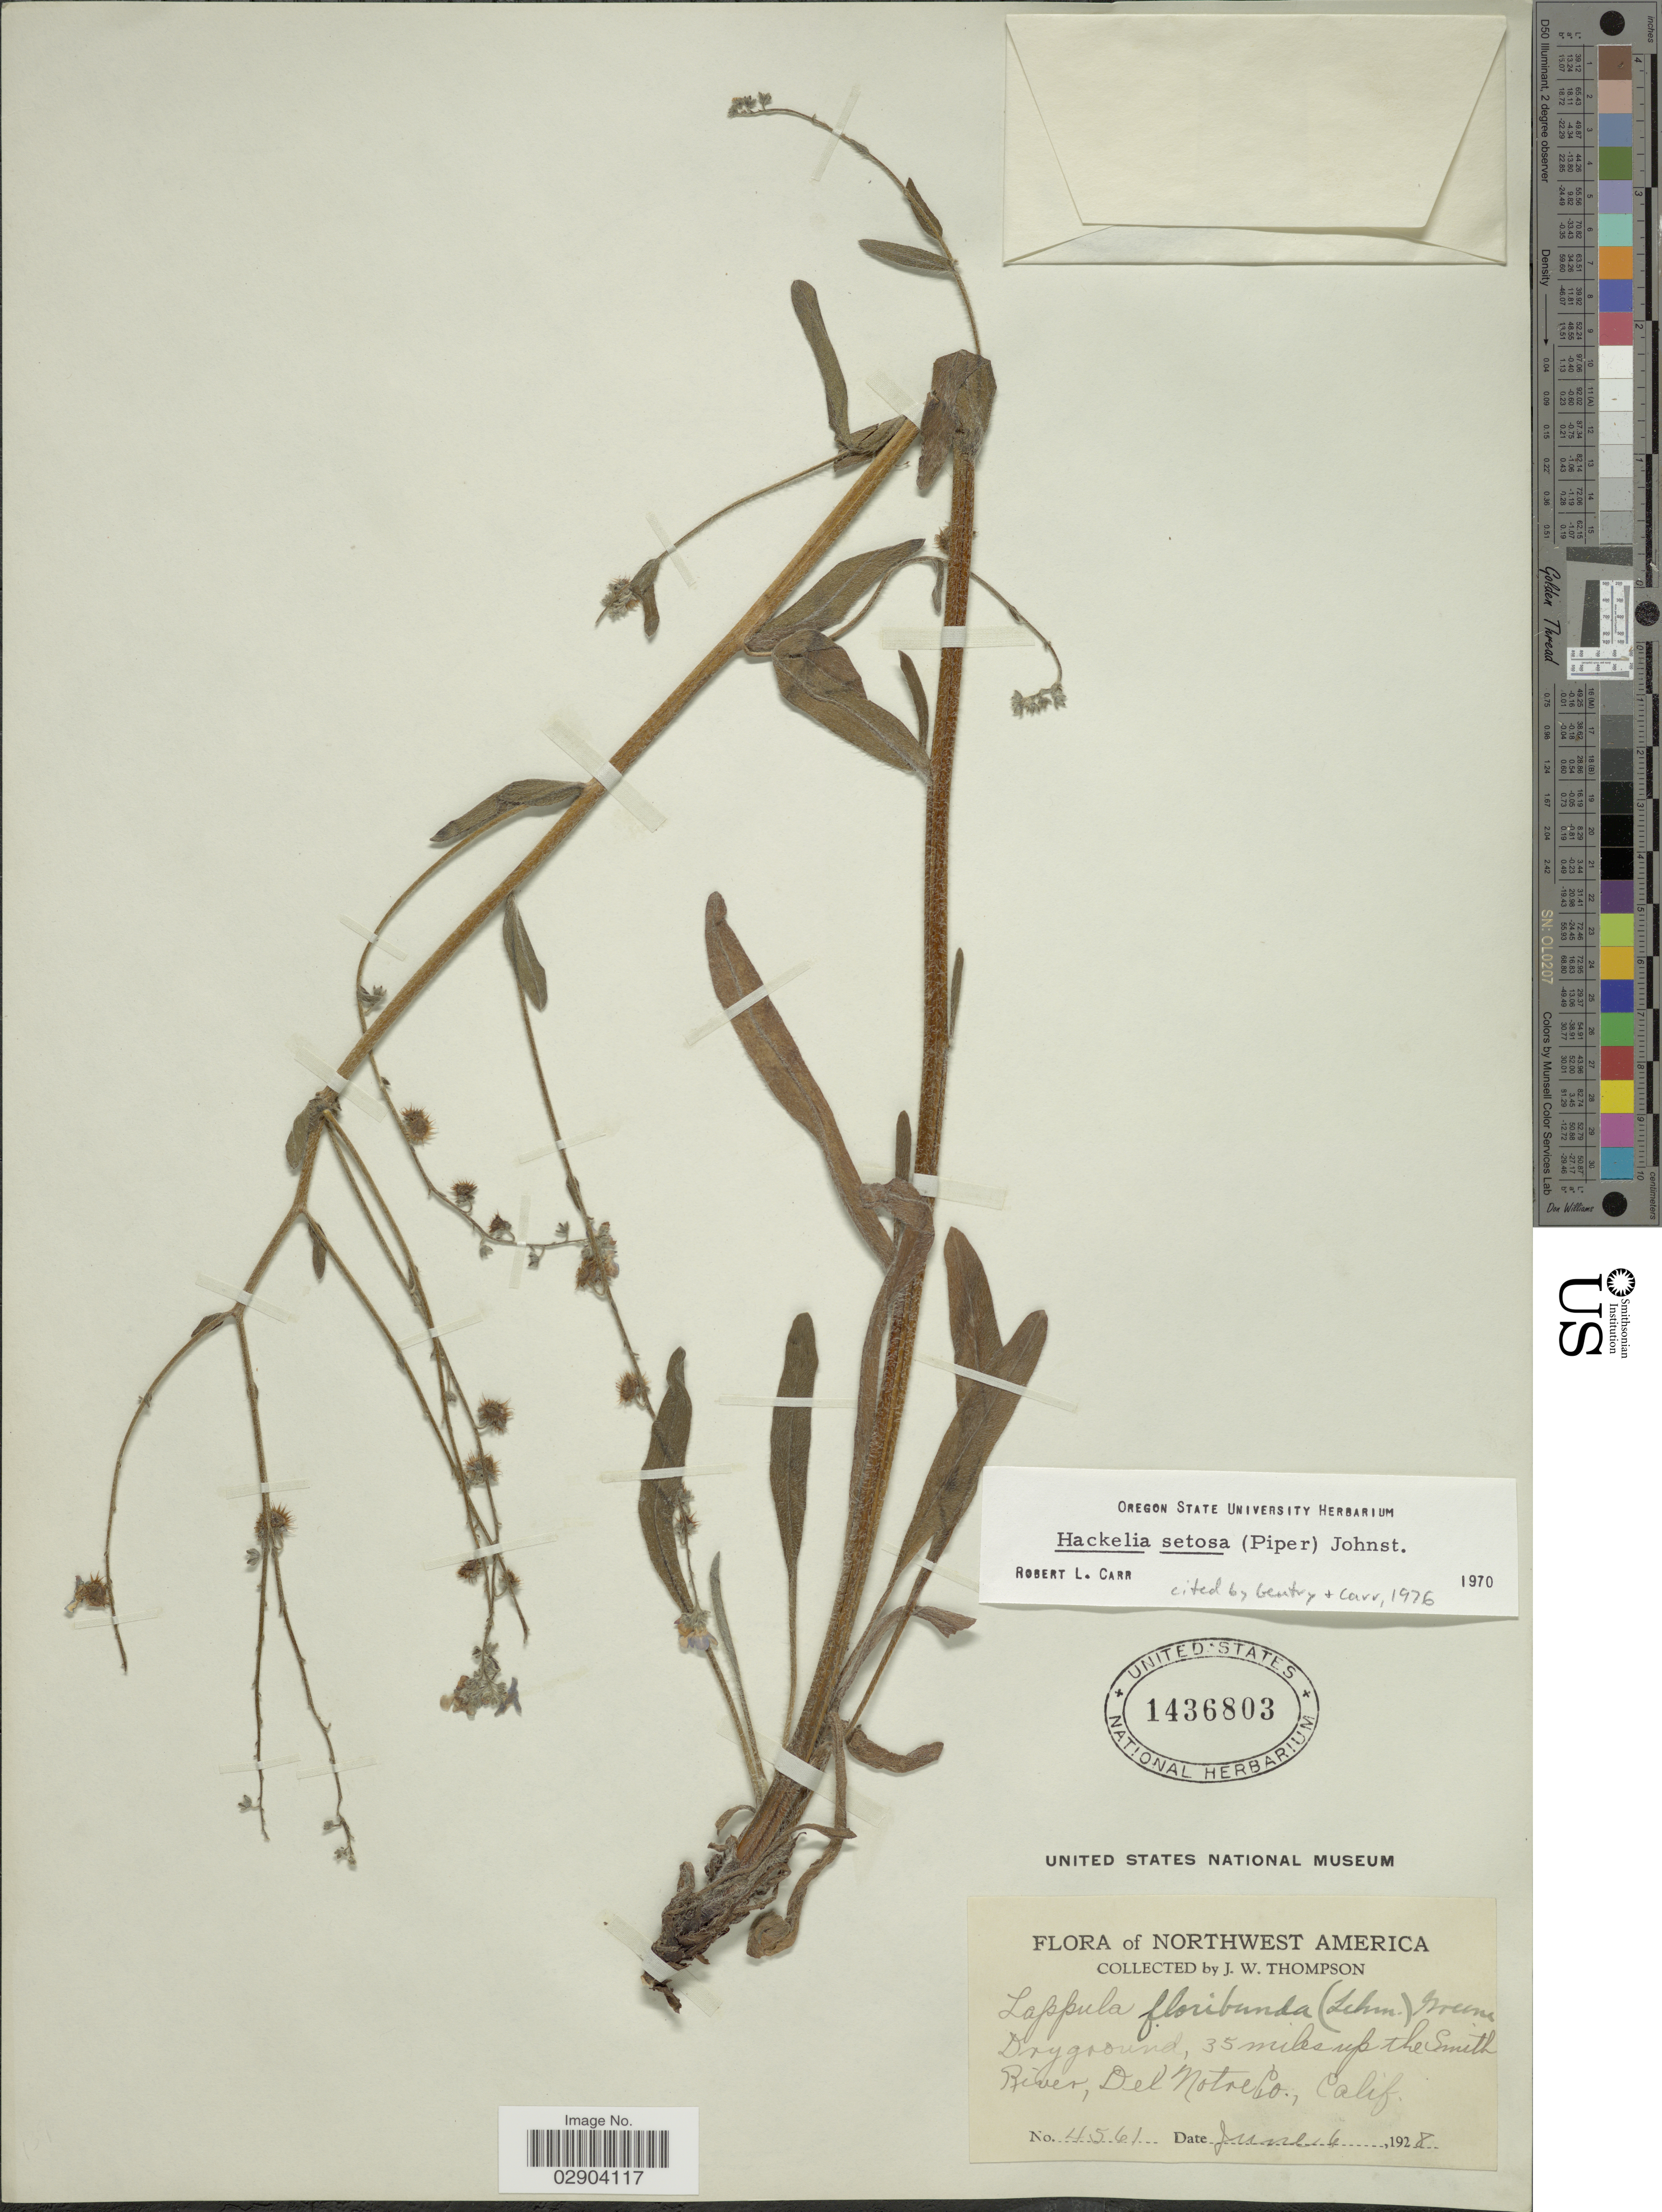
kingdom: Plantae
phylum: Tracheophyta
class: Magnoliopsida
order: Boraginales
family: Boraginaceae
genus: Hackelia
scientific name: Hackelia setosa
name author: I.M. Johnst.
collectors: J. Thompson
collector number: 4561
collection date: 1928-06-16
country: United States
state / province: California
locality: Northwest America. 35 miles up the Smith River, Del Notre Co.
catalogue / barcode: US 1436803